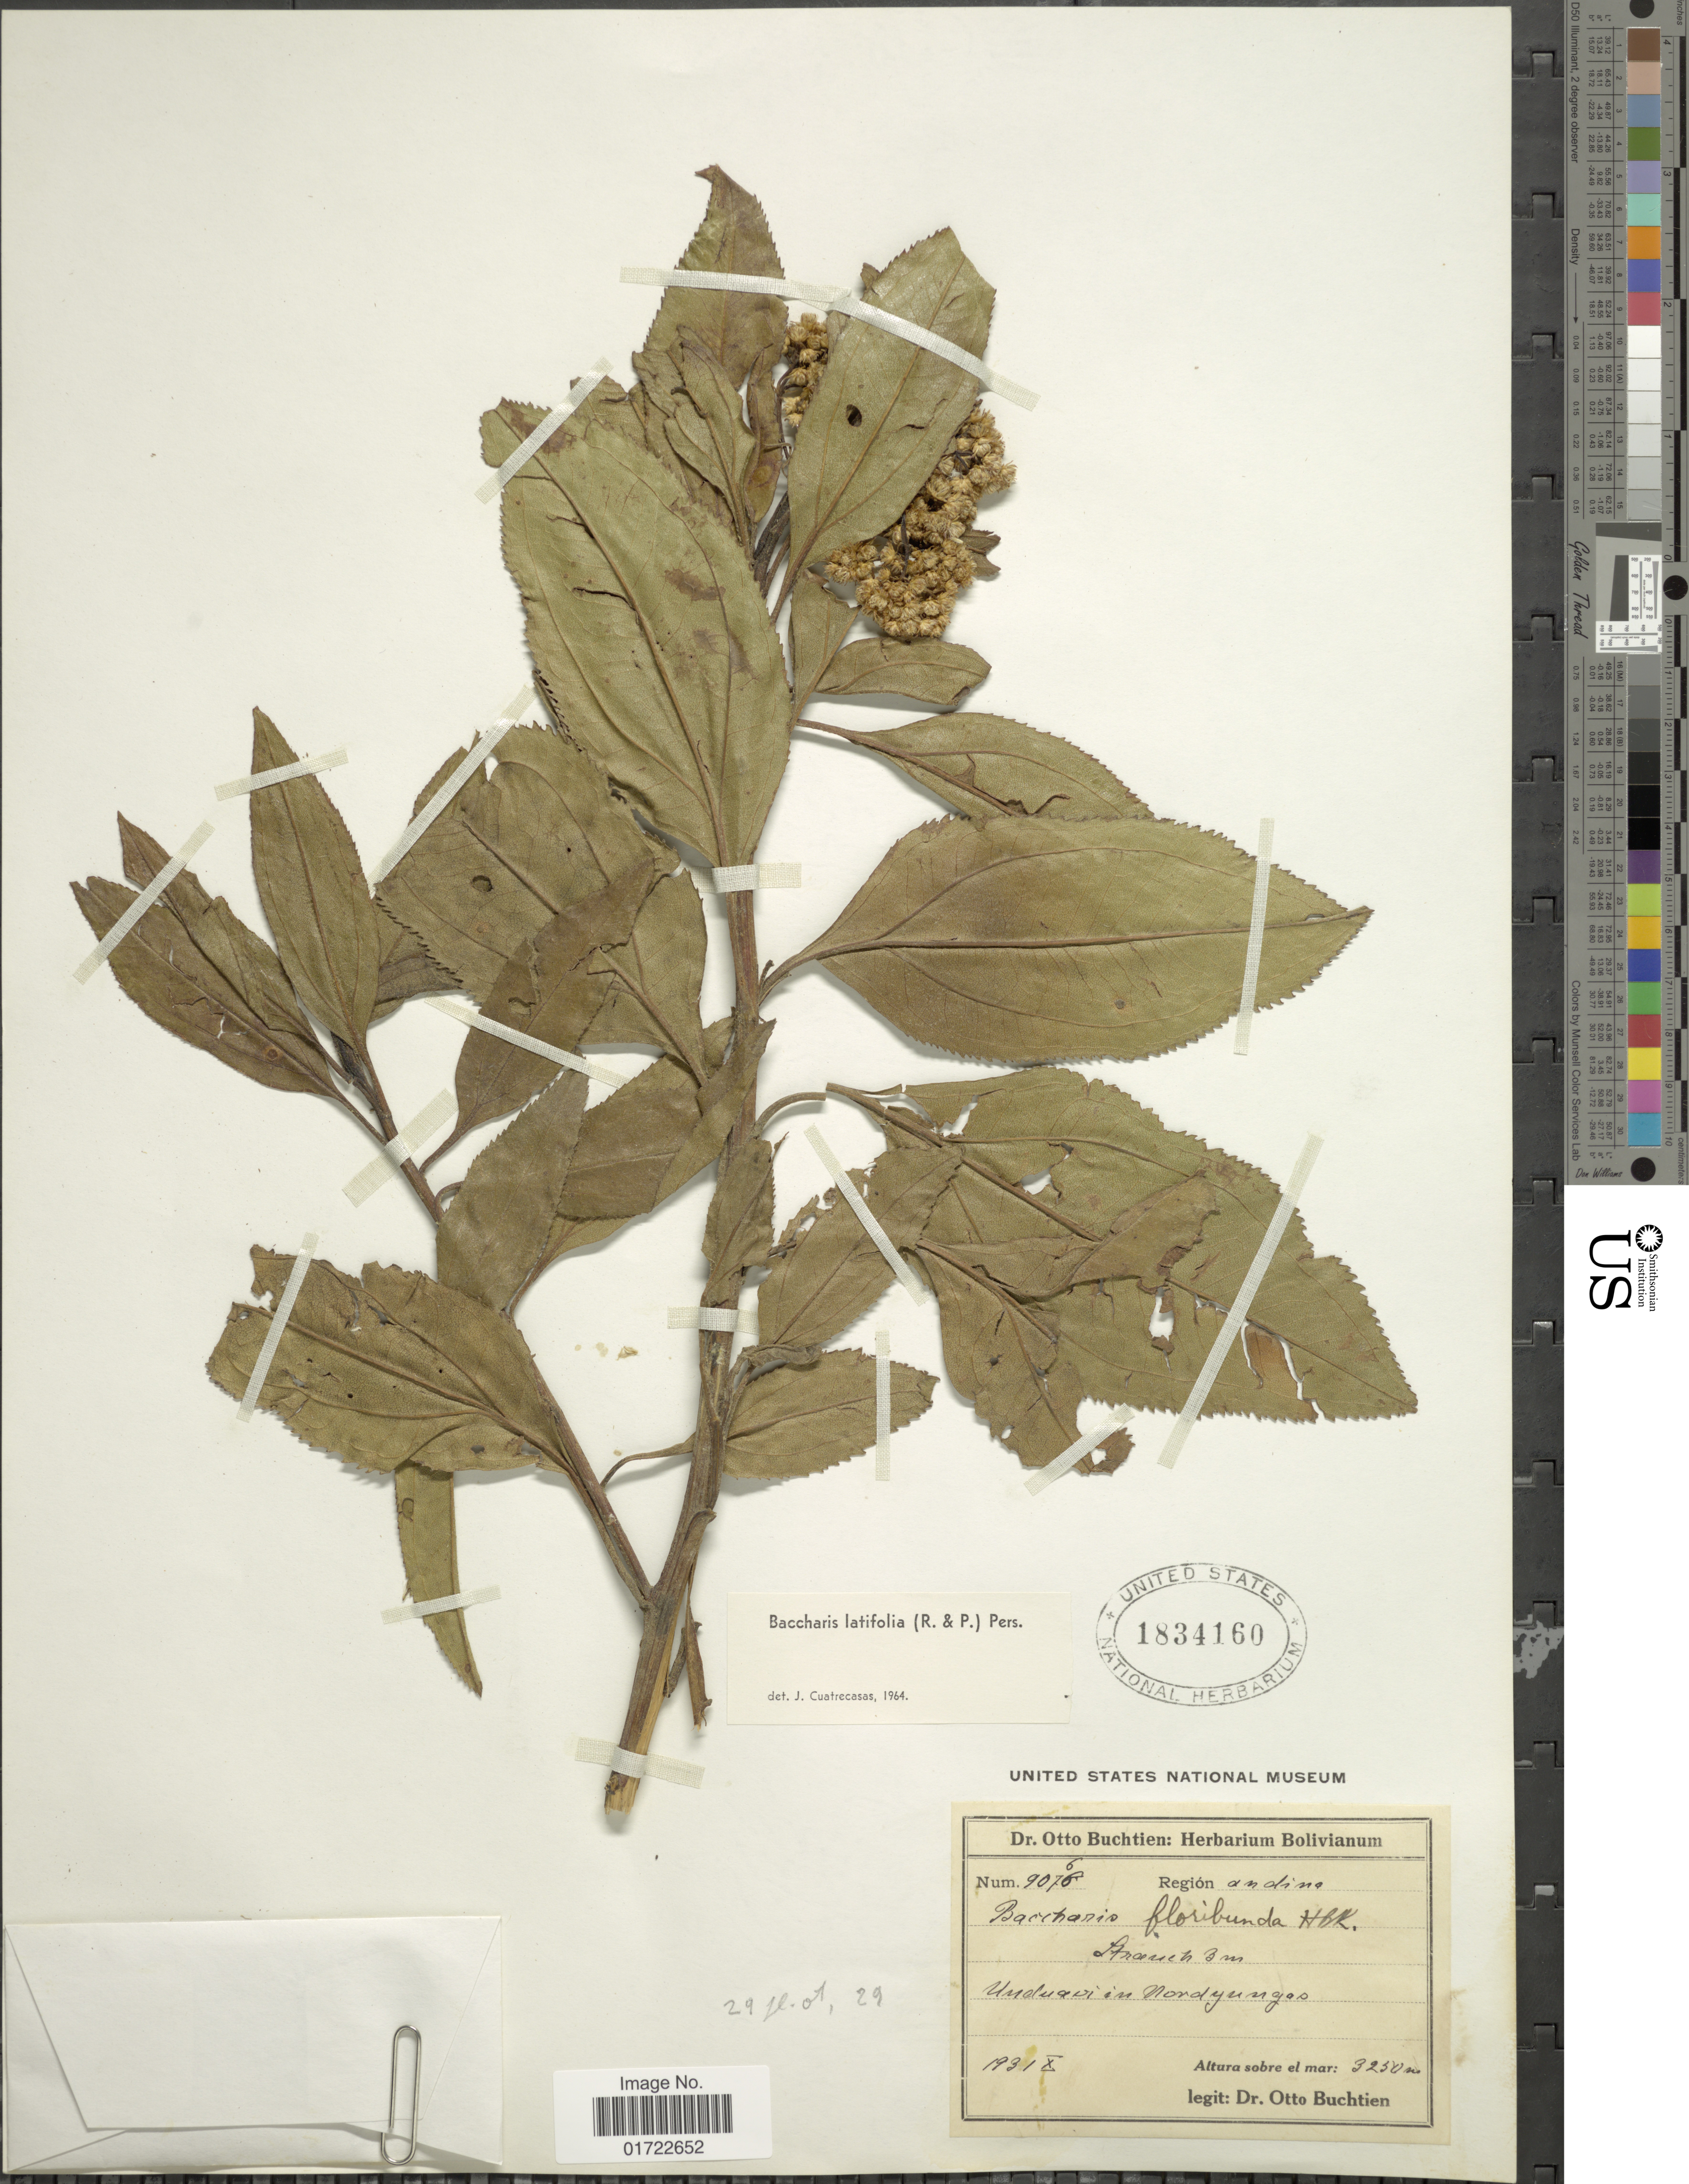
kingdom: Plantae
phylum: Tracheophyta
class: Magnoliopsida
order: Asterales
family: Asteraceae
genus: Baccharis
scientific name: Baccharis latifolia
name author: (Ruiz & Pav.) Pers.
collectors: O. Buchtien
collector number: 9076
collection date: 1931-10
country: Bolivia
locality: Unduavi in Nord yungas.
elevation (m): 3250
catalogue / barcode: US 1834160